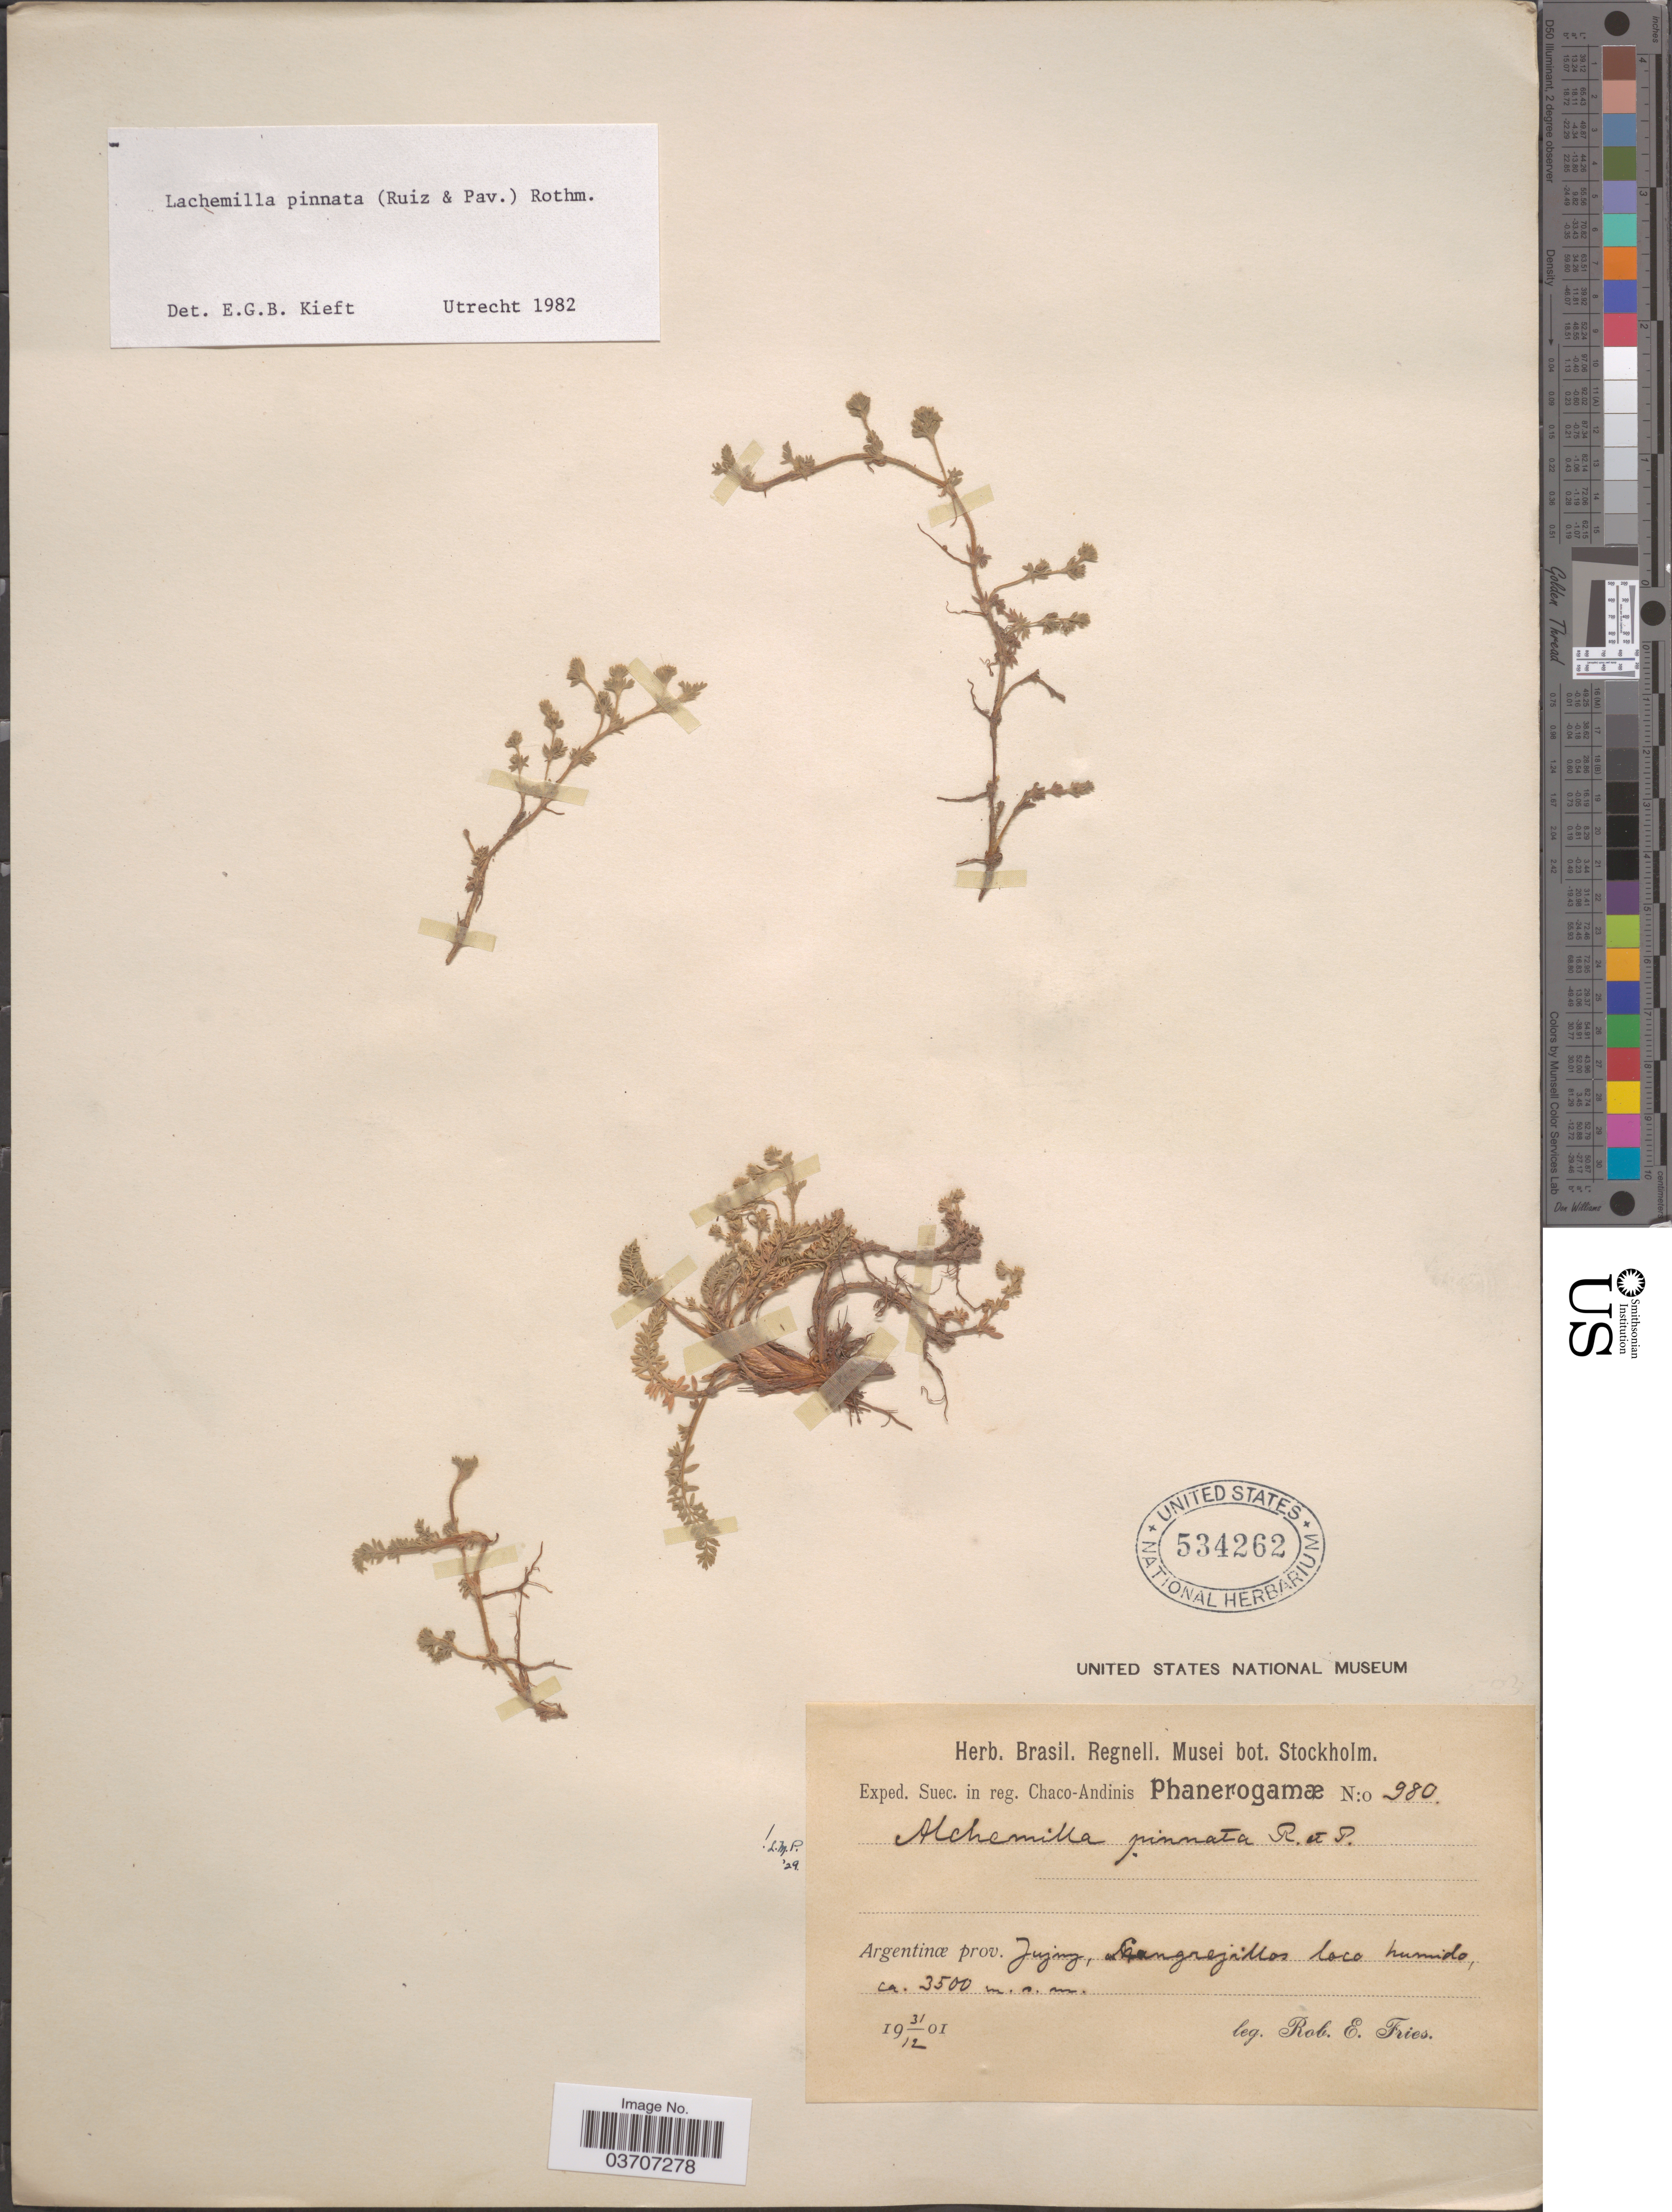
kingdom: Plantae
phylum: Tracheophyta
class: Magnoliopsida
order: Rosales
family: Rosaceae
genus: Lachemilla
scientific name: Lachemilla pinnata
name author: (Ruiz & Pav.) Rothm.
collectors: R. E. Fries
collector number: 980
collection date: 1901-12-31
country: Argentina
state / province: Jujuy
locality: Cangrejillos loco humido.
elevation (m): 3500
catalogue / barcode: US 534262